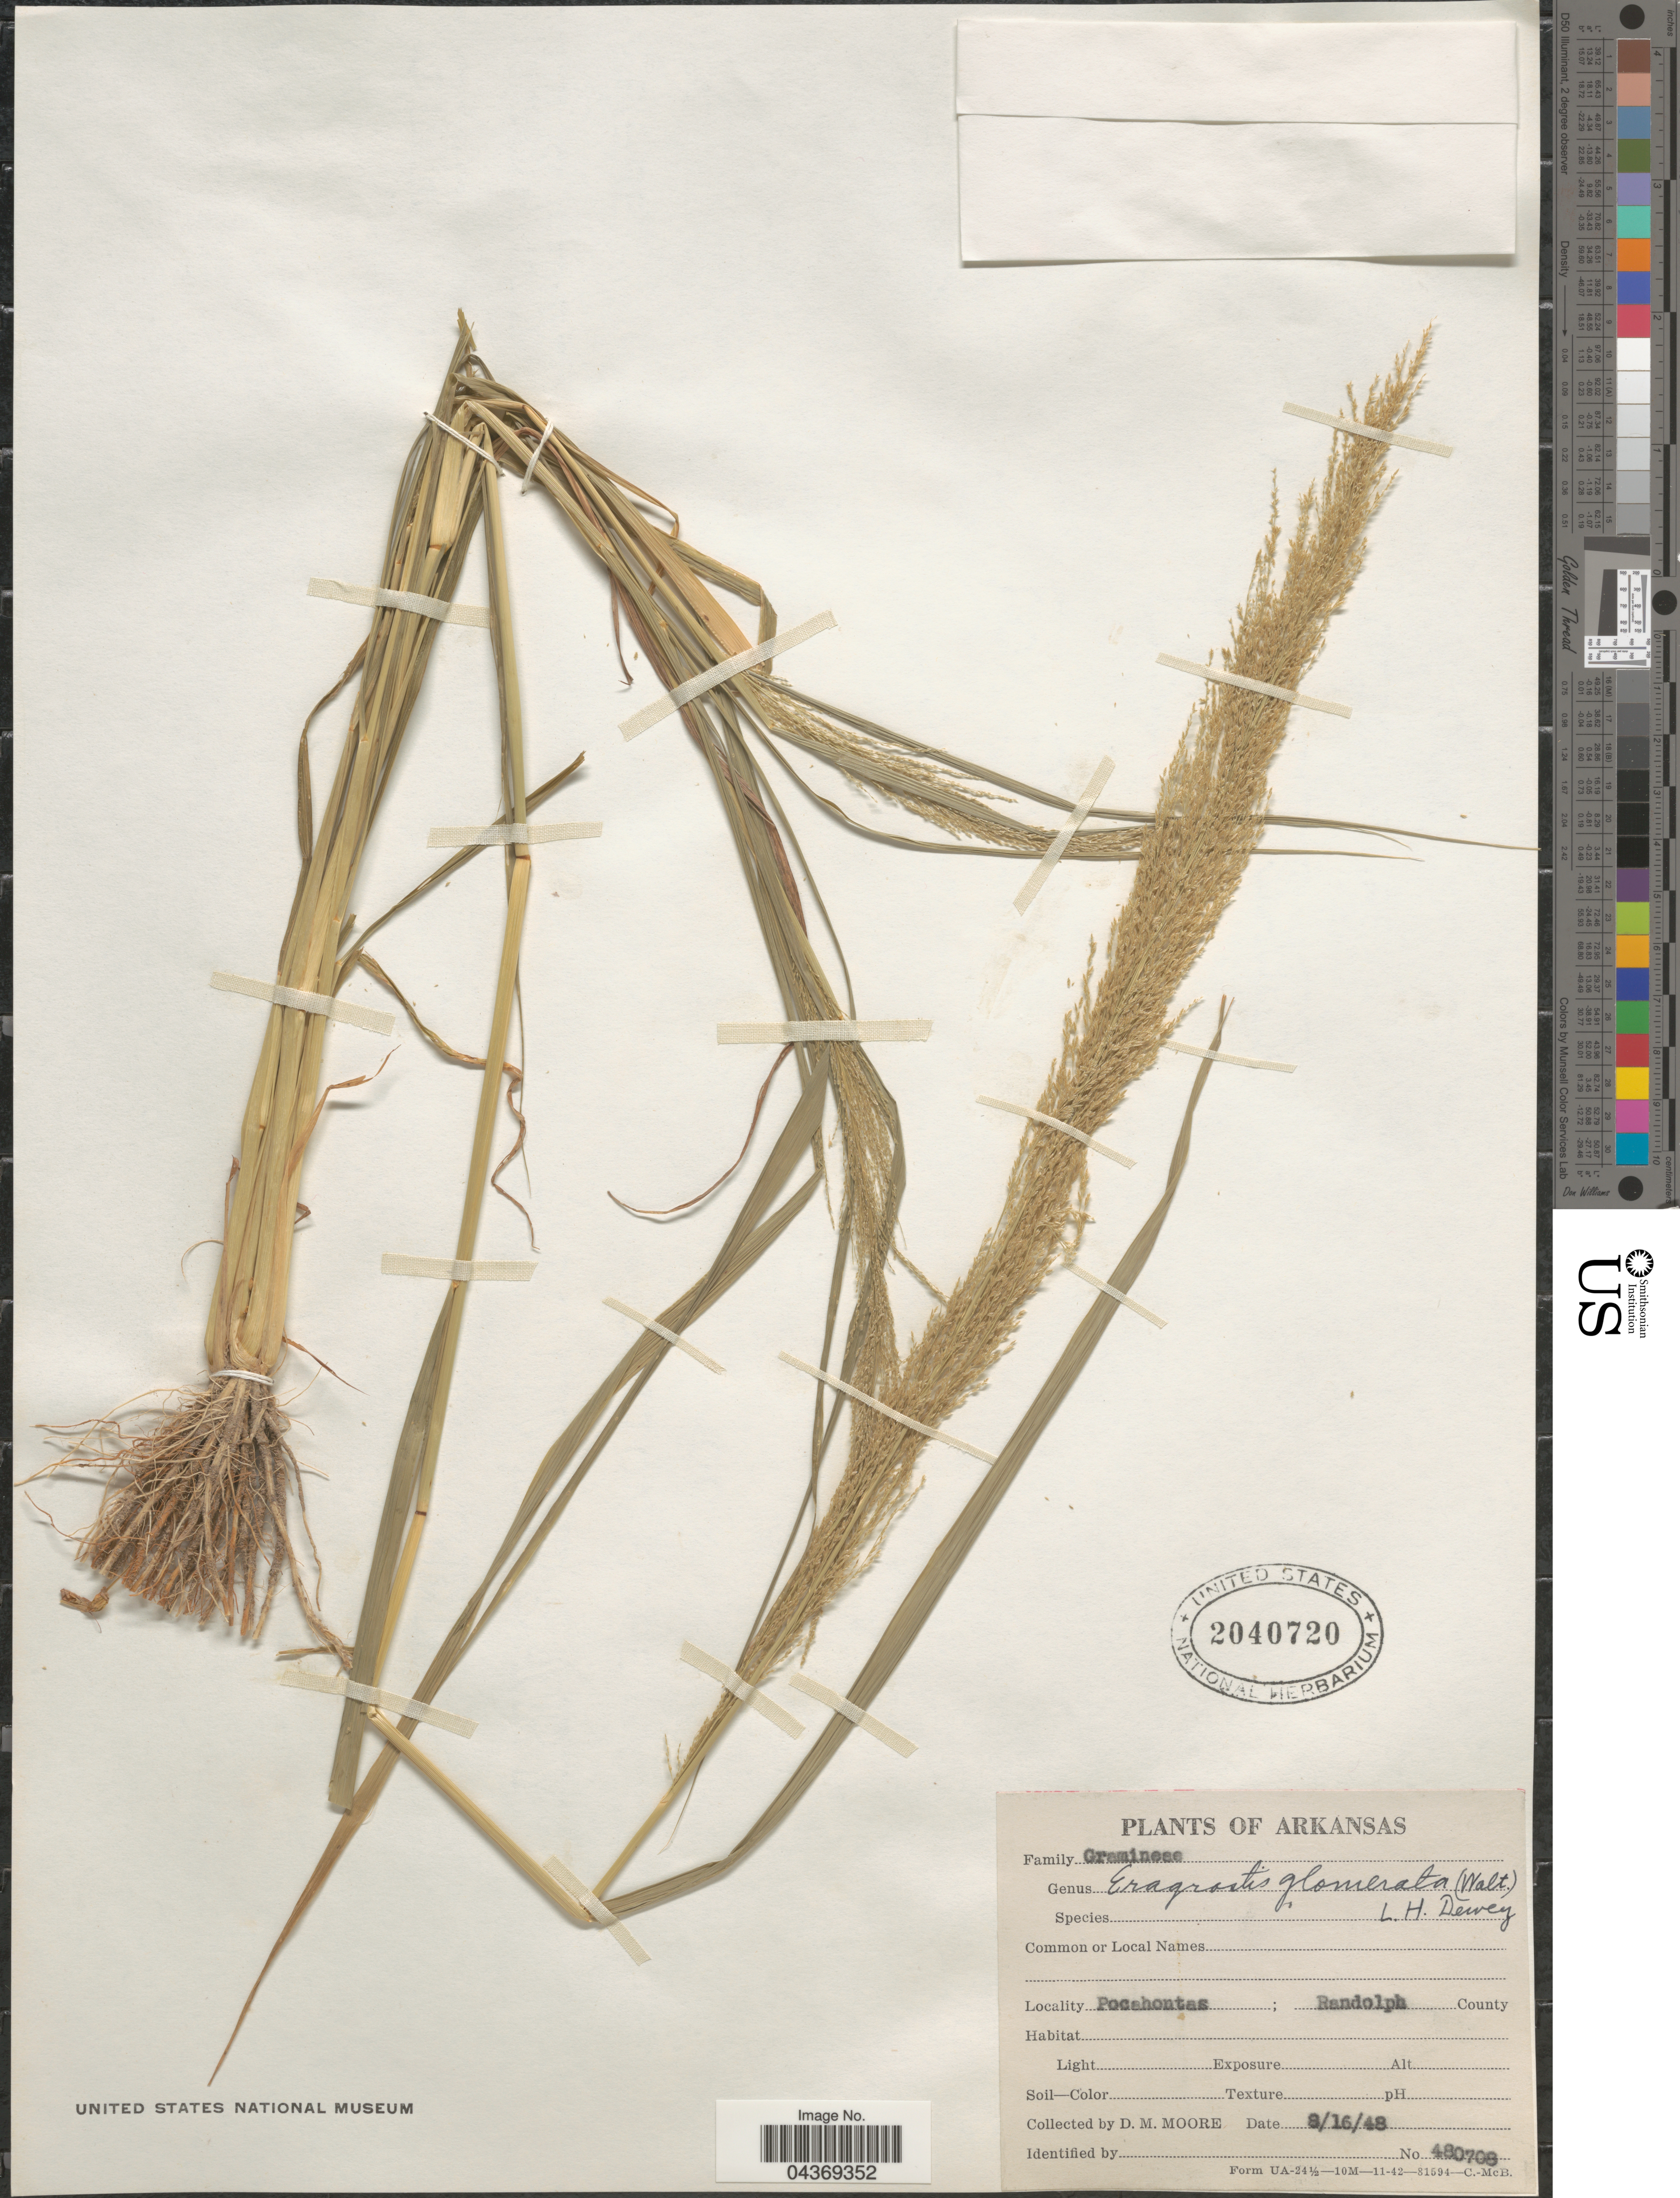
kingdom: Plantae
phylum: Tracheophyta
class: Liliopsida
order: Poales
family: Poaceae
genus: Eragrostis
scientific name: Eragrostis japonica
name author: (Thunb.) Trin.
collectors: D. Moore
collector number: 480708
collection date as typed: Transcribed d/m/y: 16/8/48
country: United States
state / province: Arkansas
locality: Pocahontas; Randolph County.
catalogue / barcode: US 2040720